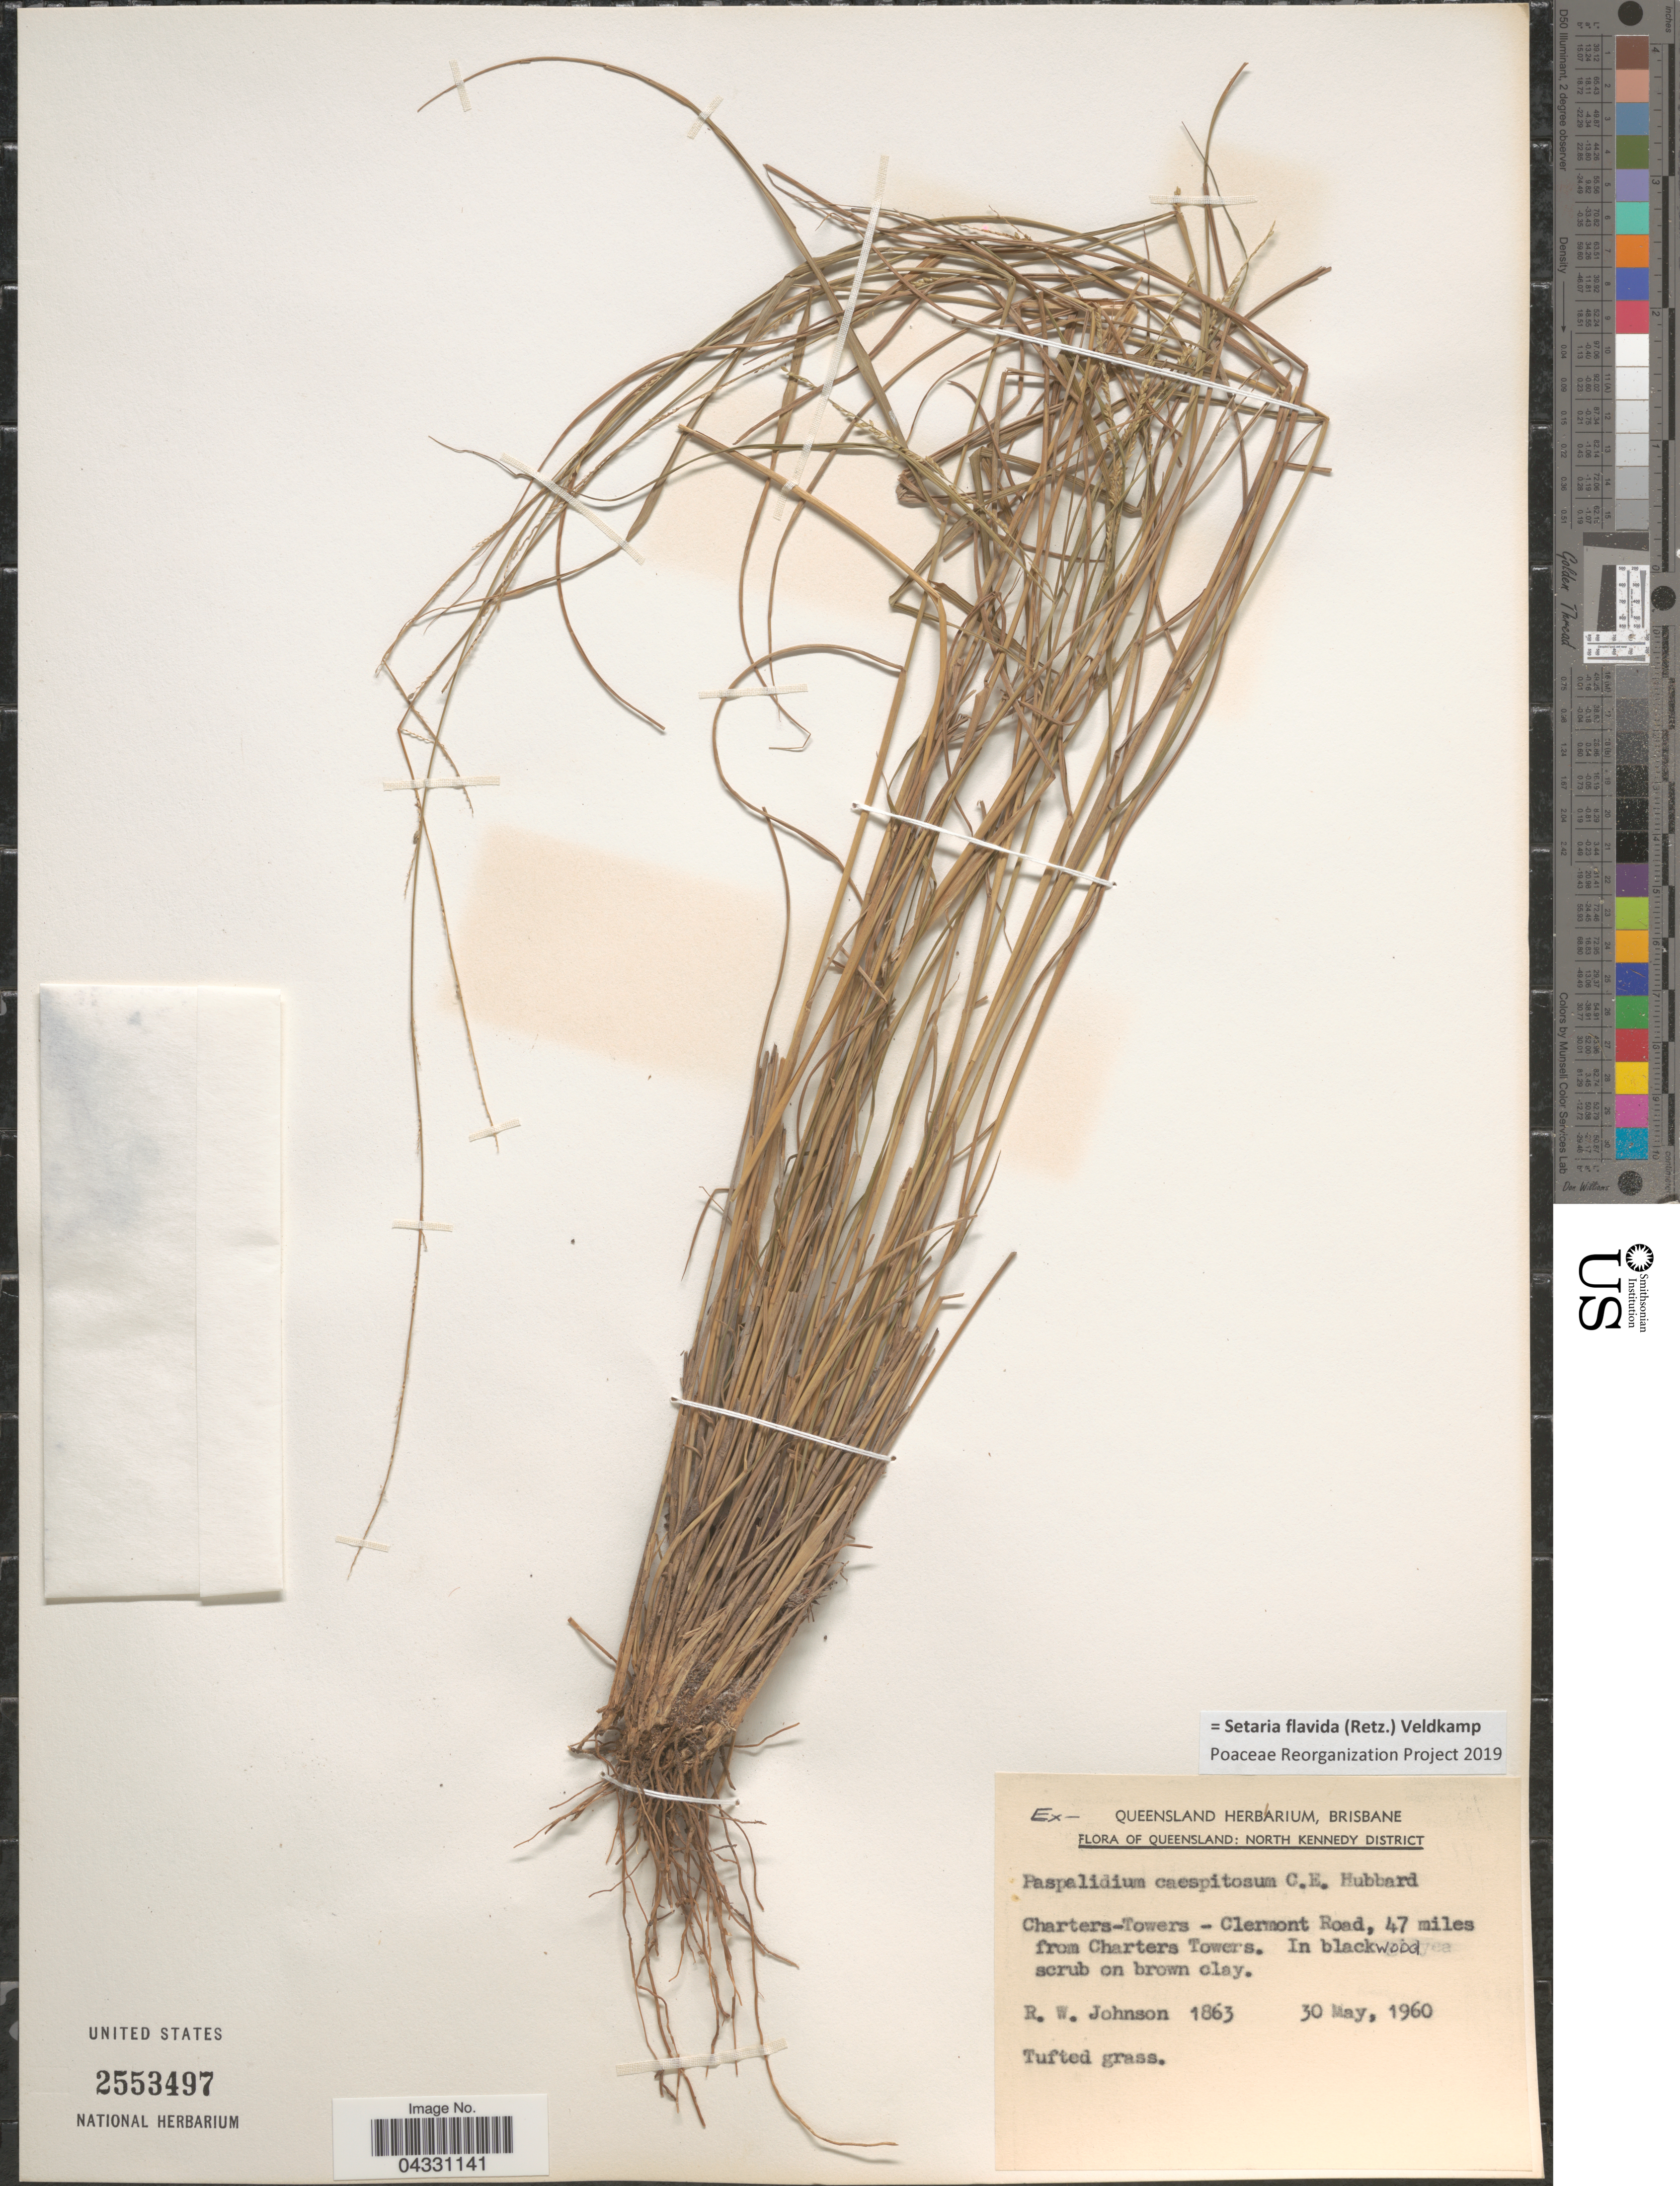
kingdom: Plantae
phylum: Tracheophyta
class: Liliopsida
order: Poales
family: Poaceae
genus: Setaria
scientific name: Setaria flavida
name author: (Retz.) Veldkamp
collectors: R. W. Johnson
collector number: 1863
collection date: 1960-05-30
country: Australia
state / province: Queensland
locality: North Kennedy District. Charters-Towers - Clermont Road, 47 miles from Charters Towers.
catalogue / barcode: US 2553497